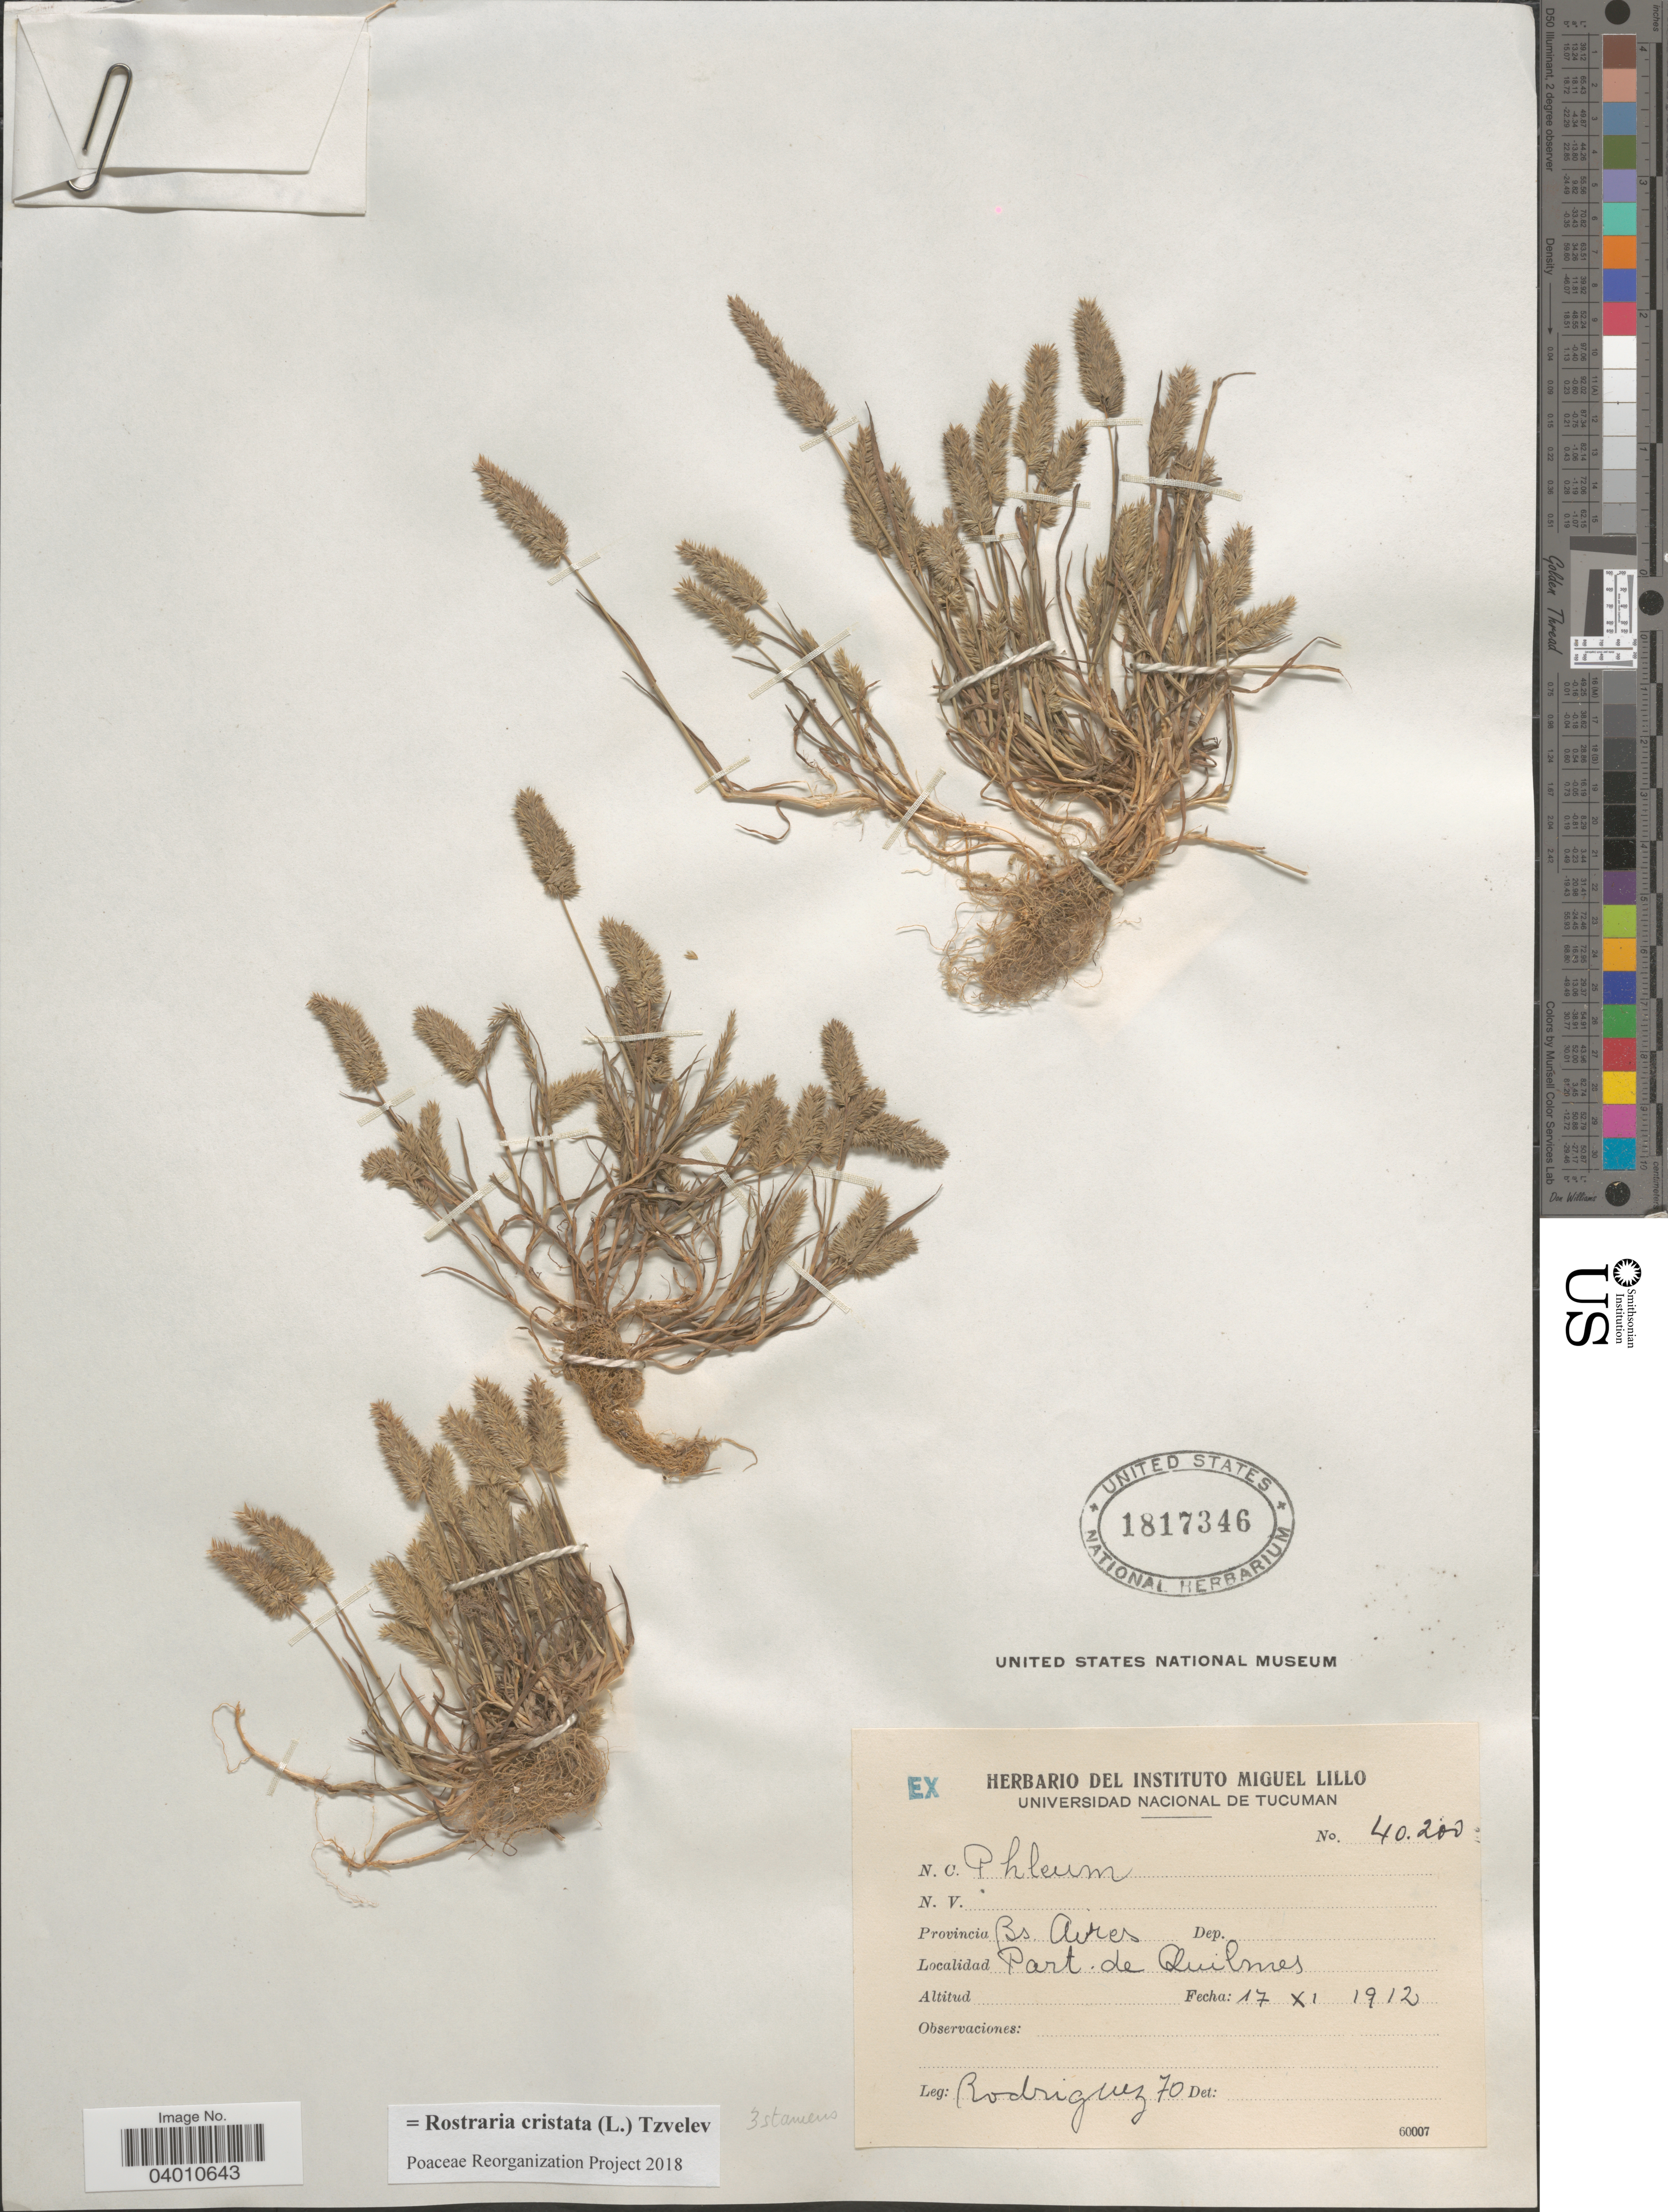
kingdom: Plantae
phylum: Tracheophyta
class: Liliopsida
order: Poales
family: Poaceae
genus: Rostraria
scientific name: Rostraria cristata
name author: (L.) Tzvelev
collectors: Rodriguez, --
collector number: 70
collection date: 1912-11-17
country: Argentina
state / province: Buenos Aires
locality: Part. de Quilmes.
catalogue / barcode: US 1817346